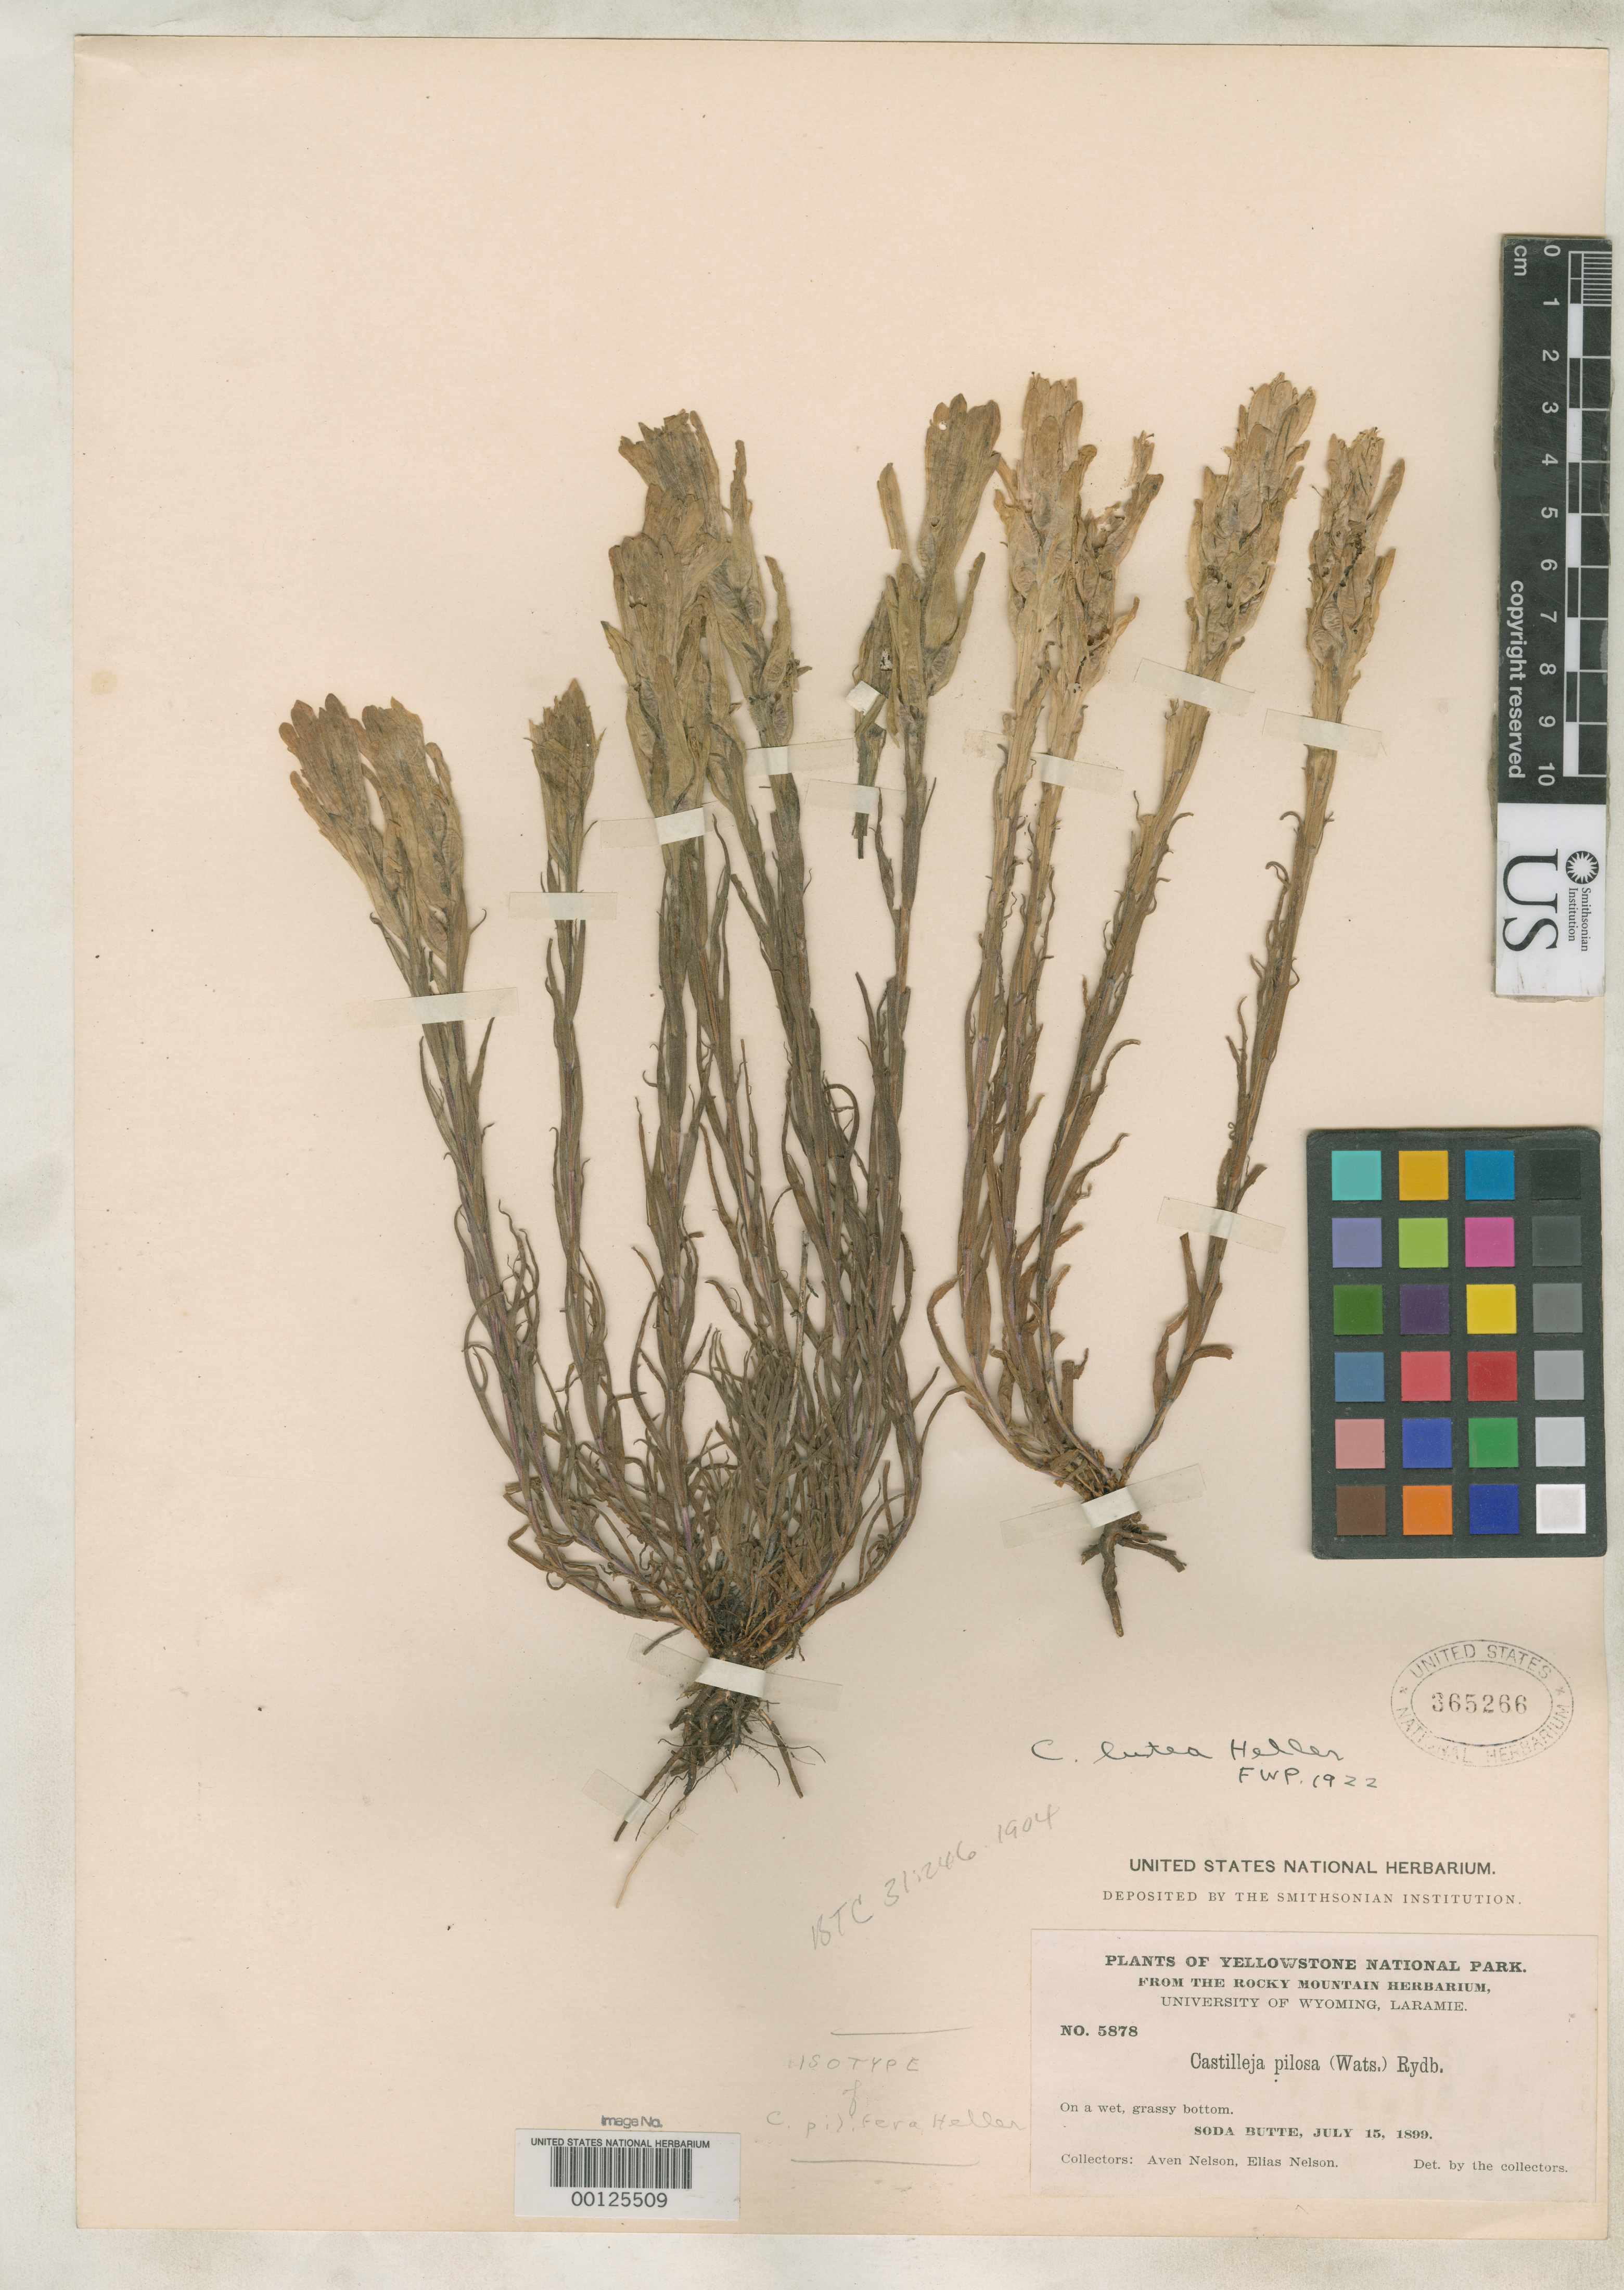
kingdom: Plantae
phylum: Tracheophyta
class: Magnoliopsida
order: Lamiales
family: Orobanchaceae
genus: Castilleja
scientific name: Castilleja pilifera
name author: A. Nelson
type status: Isotype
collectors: A. Nelson & E. Nelson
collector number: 5878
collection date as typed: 15 Jul 1899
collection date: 1899-07-15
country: United States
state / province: Wyoming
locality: Soda Butte.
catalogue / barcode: US 365266